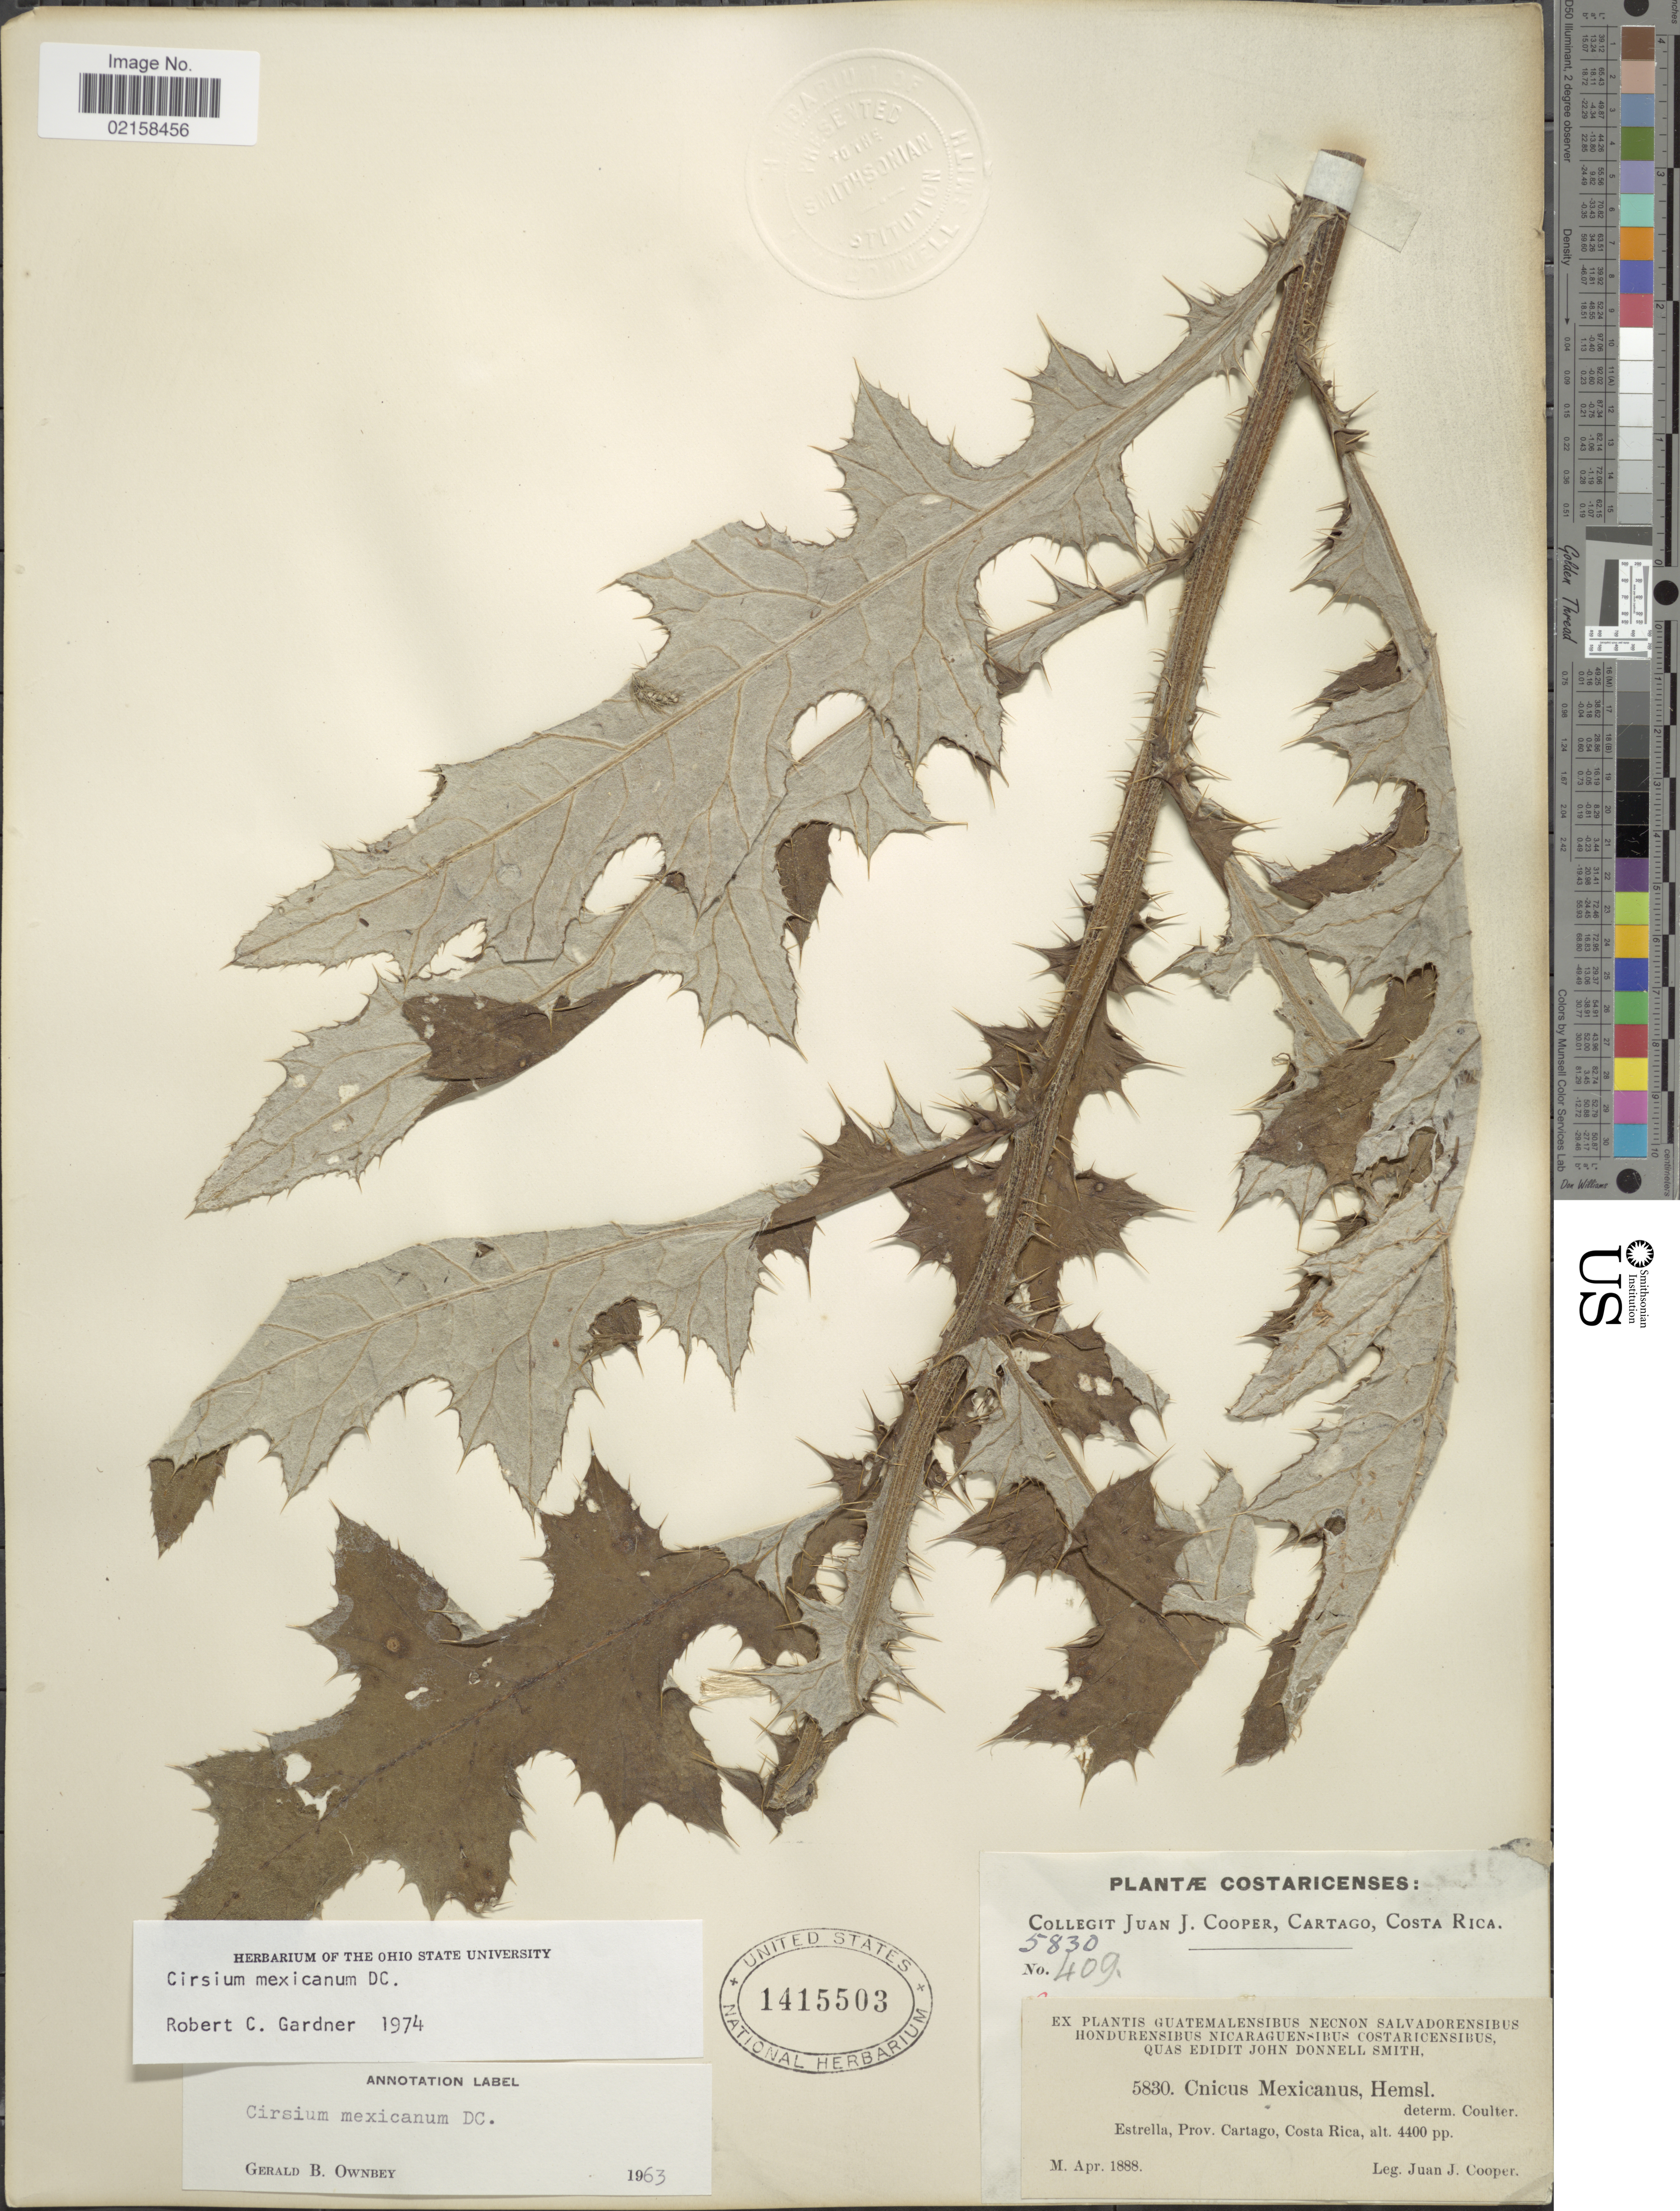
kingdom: Plantae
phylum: Tracheophyta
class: Magnoliopsida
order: Asterales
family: Asteraceae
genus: Cirsium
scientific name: Cirsium mexicanum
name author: DC.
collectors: J. J. Cooper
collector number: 5830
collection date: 1888-04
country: Costa Rica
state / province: Cartago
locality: Estrella.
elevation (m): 1341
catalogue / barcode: US 1415503